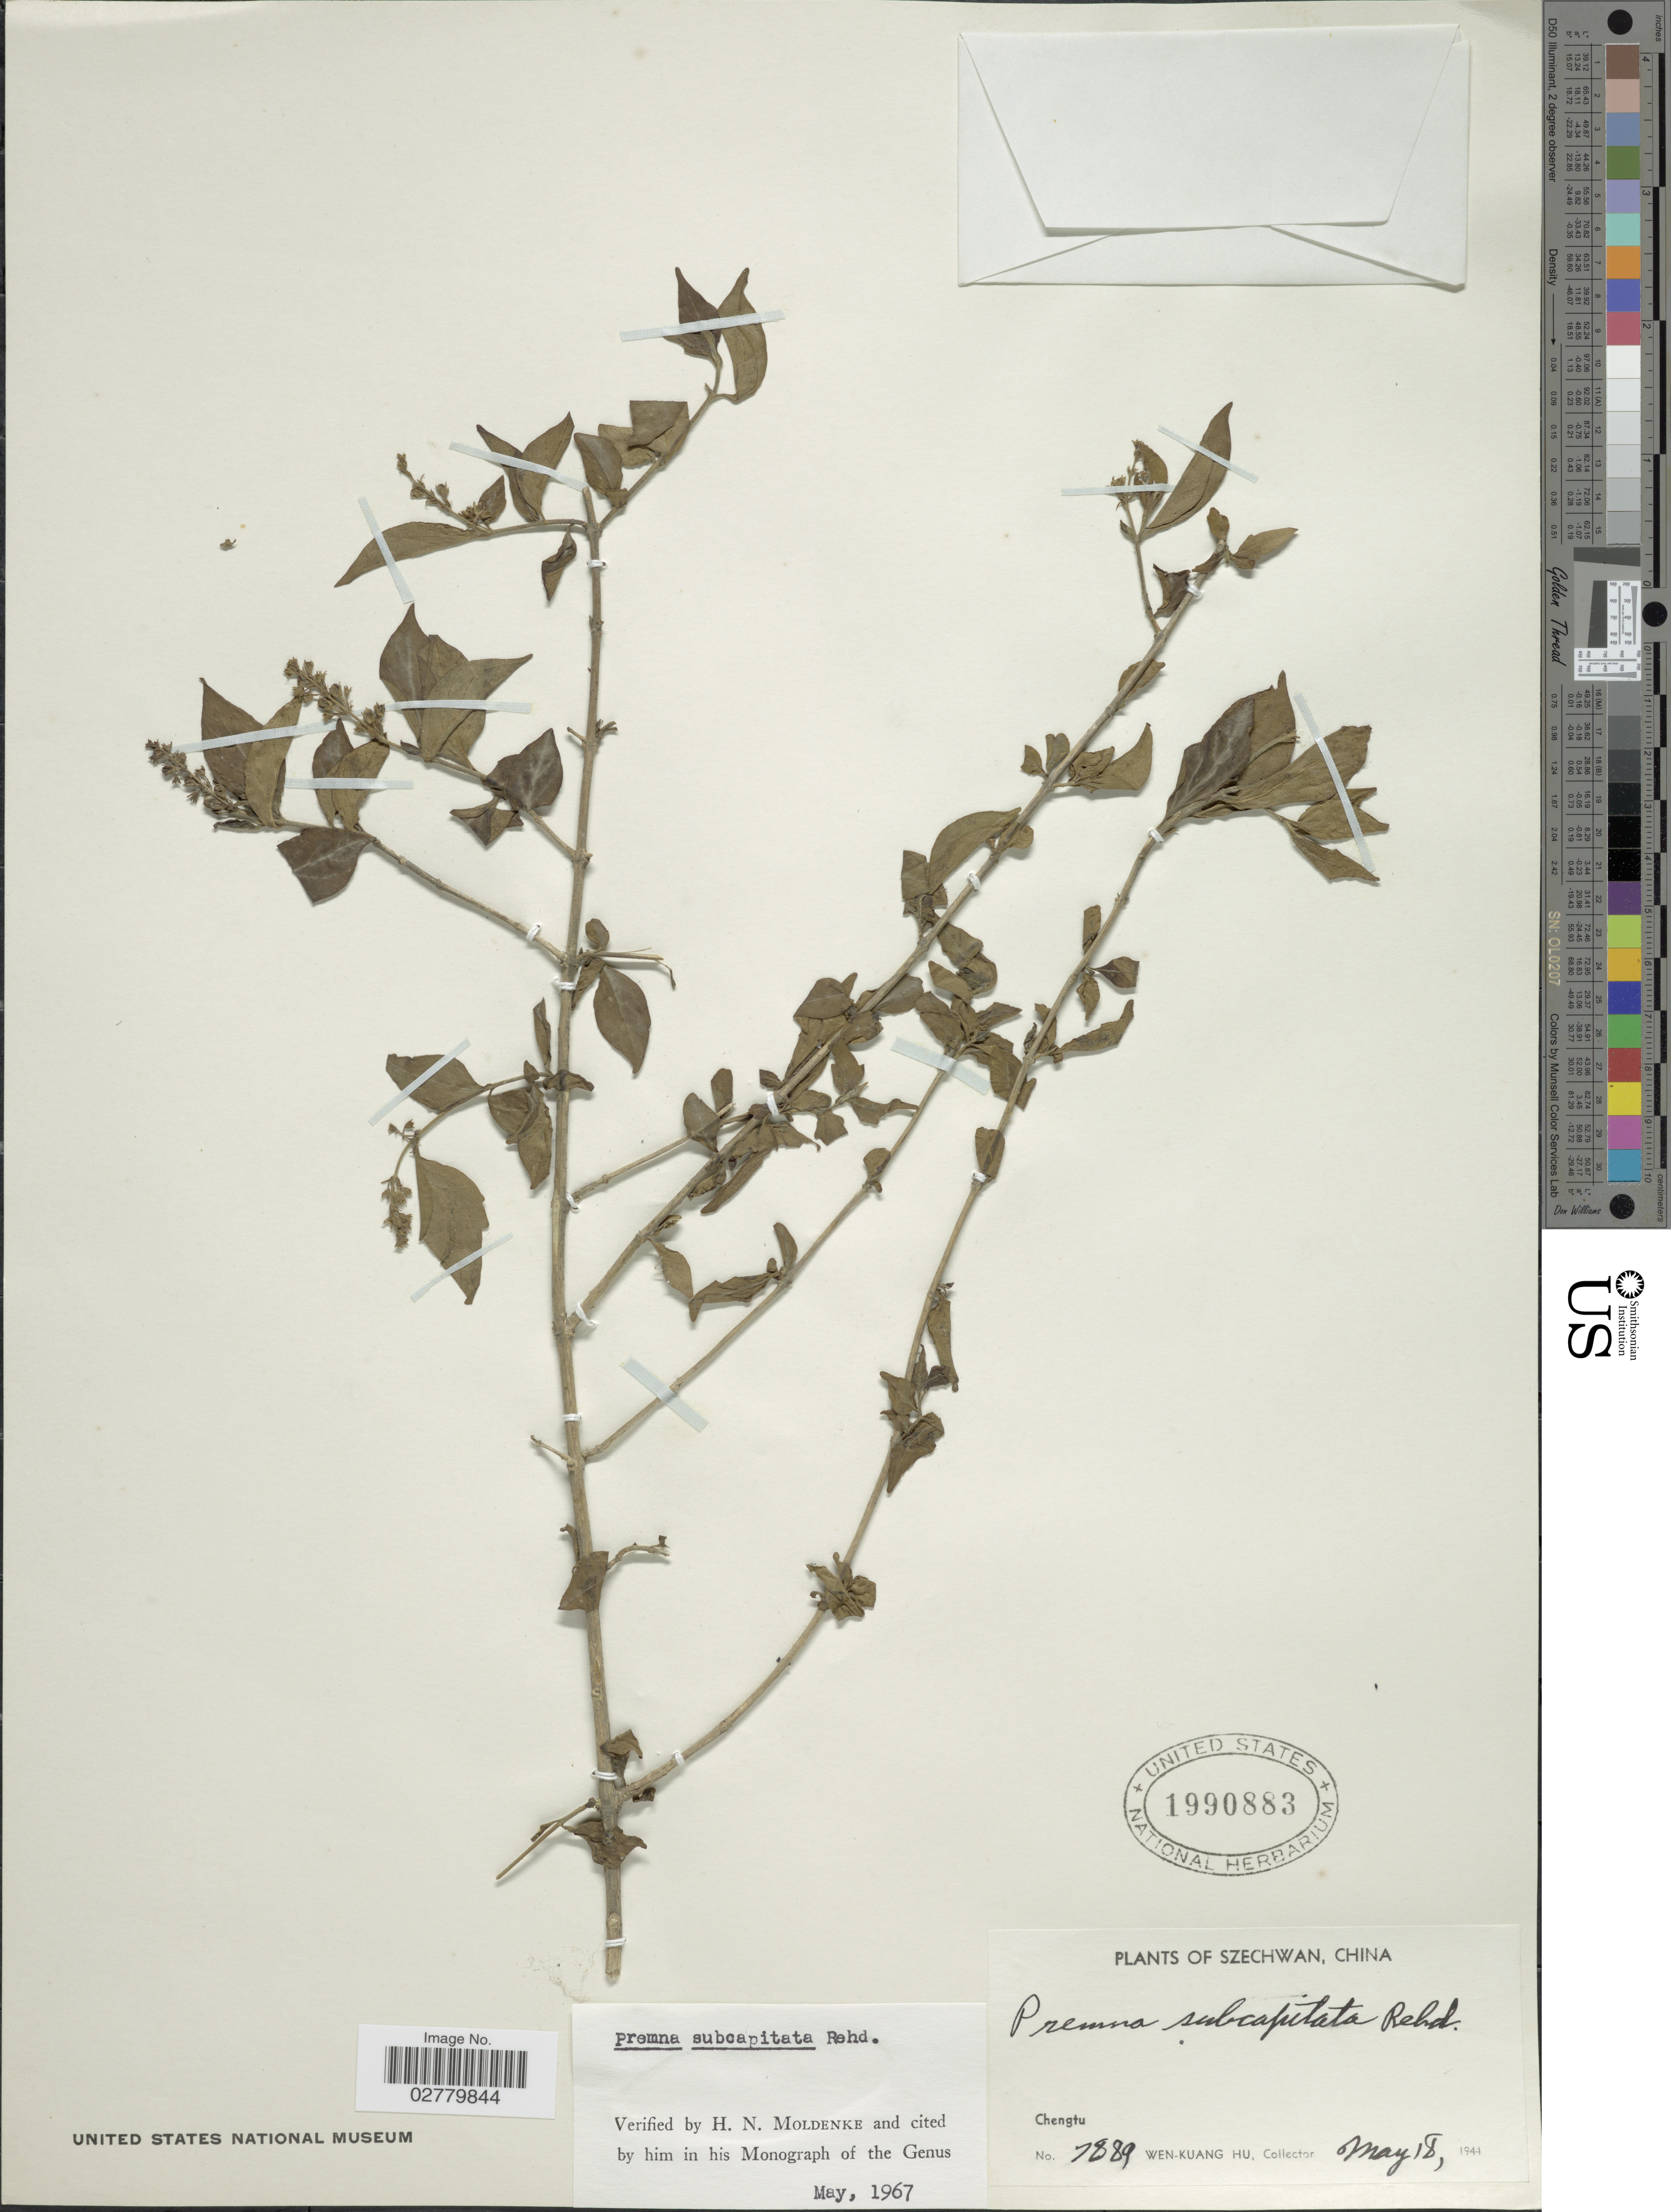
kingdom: Plantae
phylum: Tracheophyta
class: Magnoliopsida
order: Lamiales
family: Lamiaceae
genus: Premna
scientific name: Premna subcapitata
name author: Rehder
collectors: W. K. Hu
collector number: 7889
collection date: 1944-05-18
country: China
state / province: Sichuan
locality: Szechwan. Chengtu.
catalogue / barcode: US 1990883